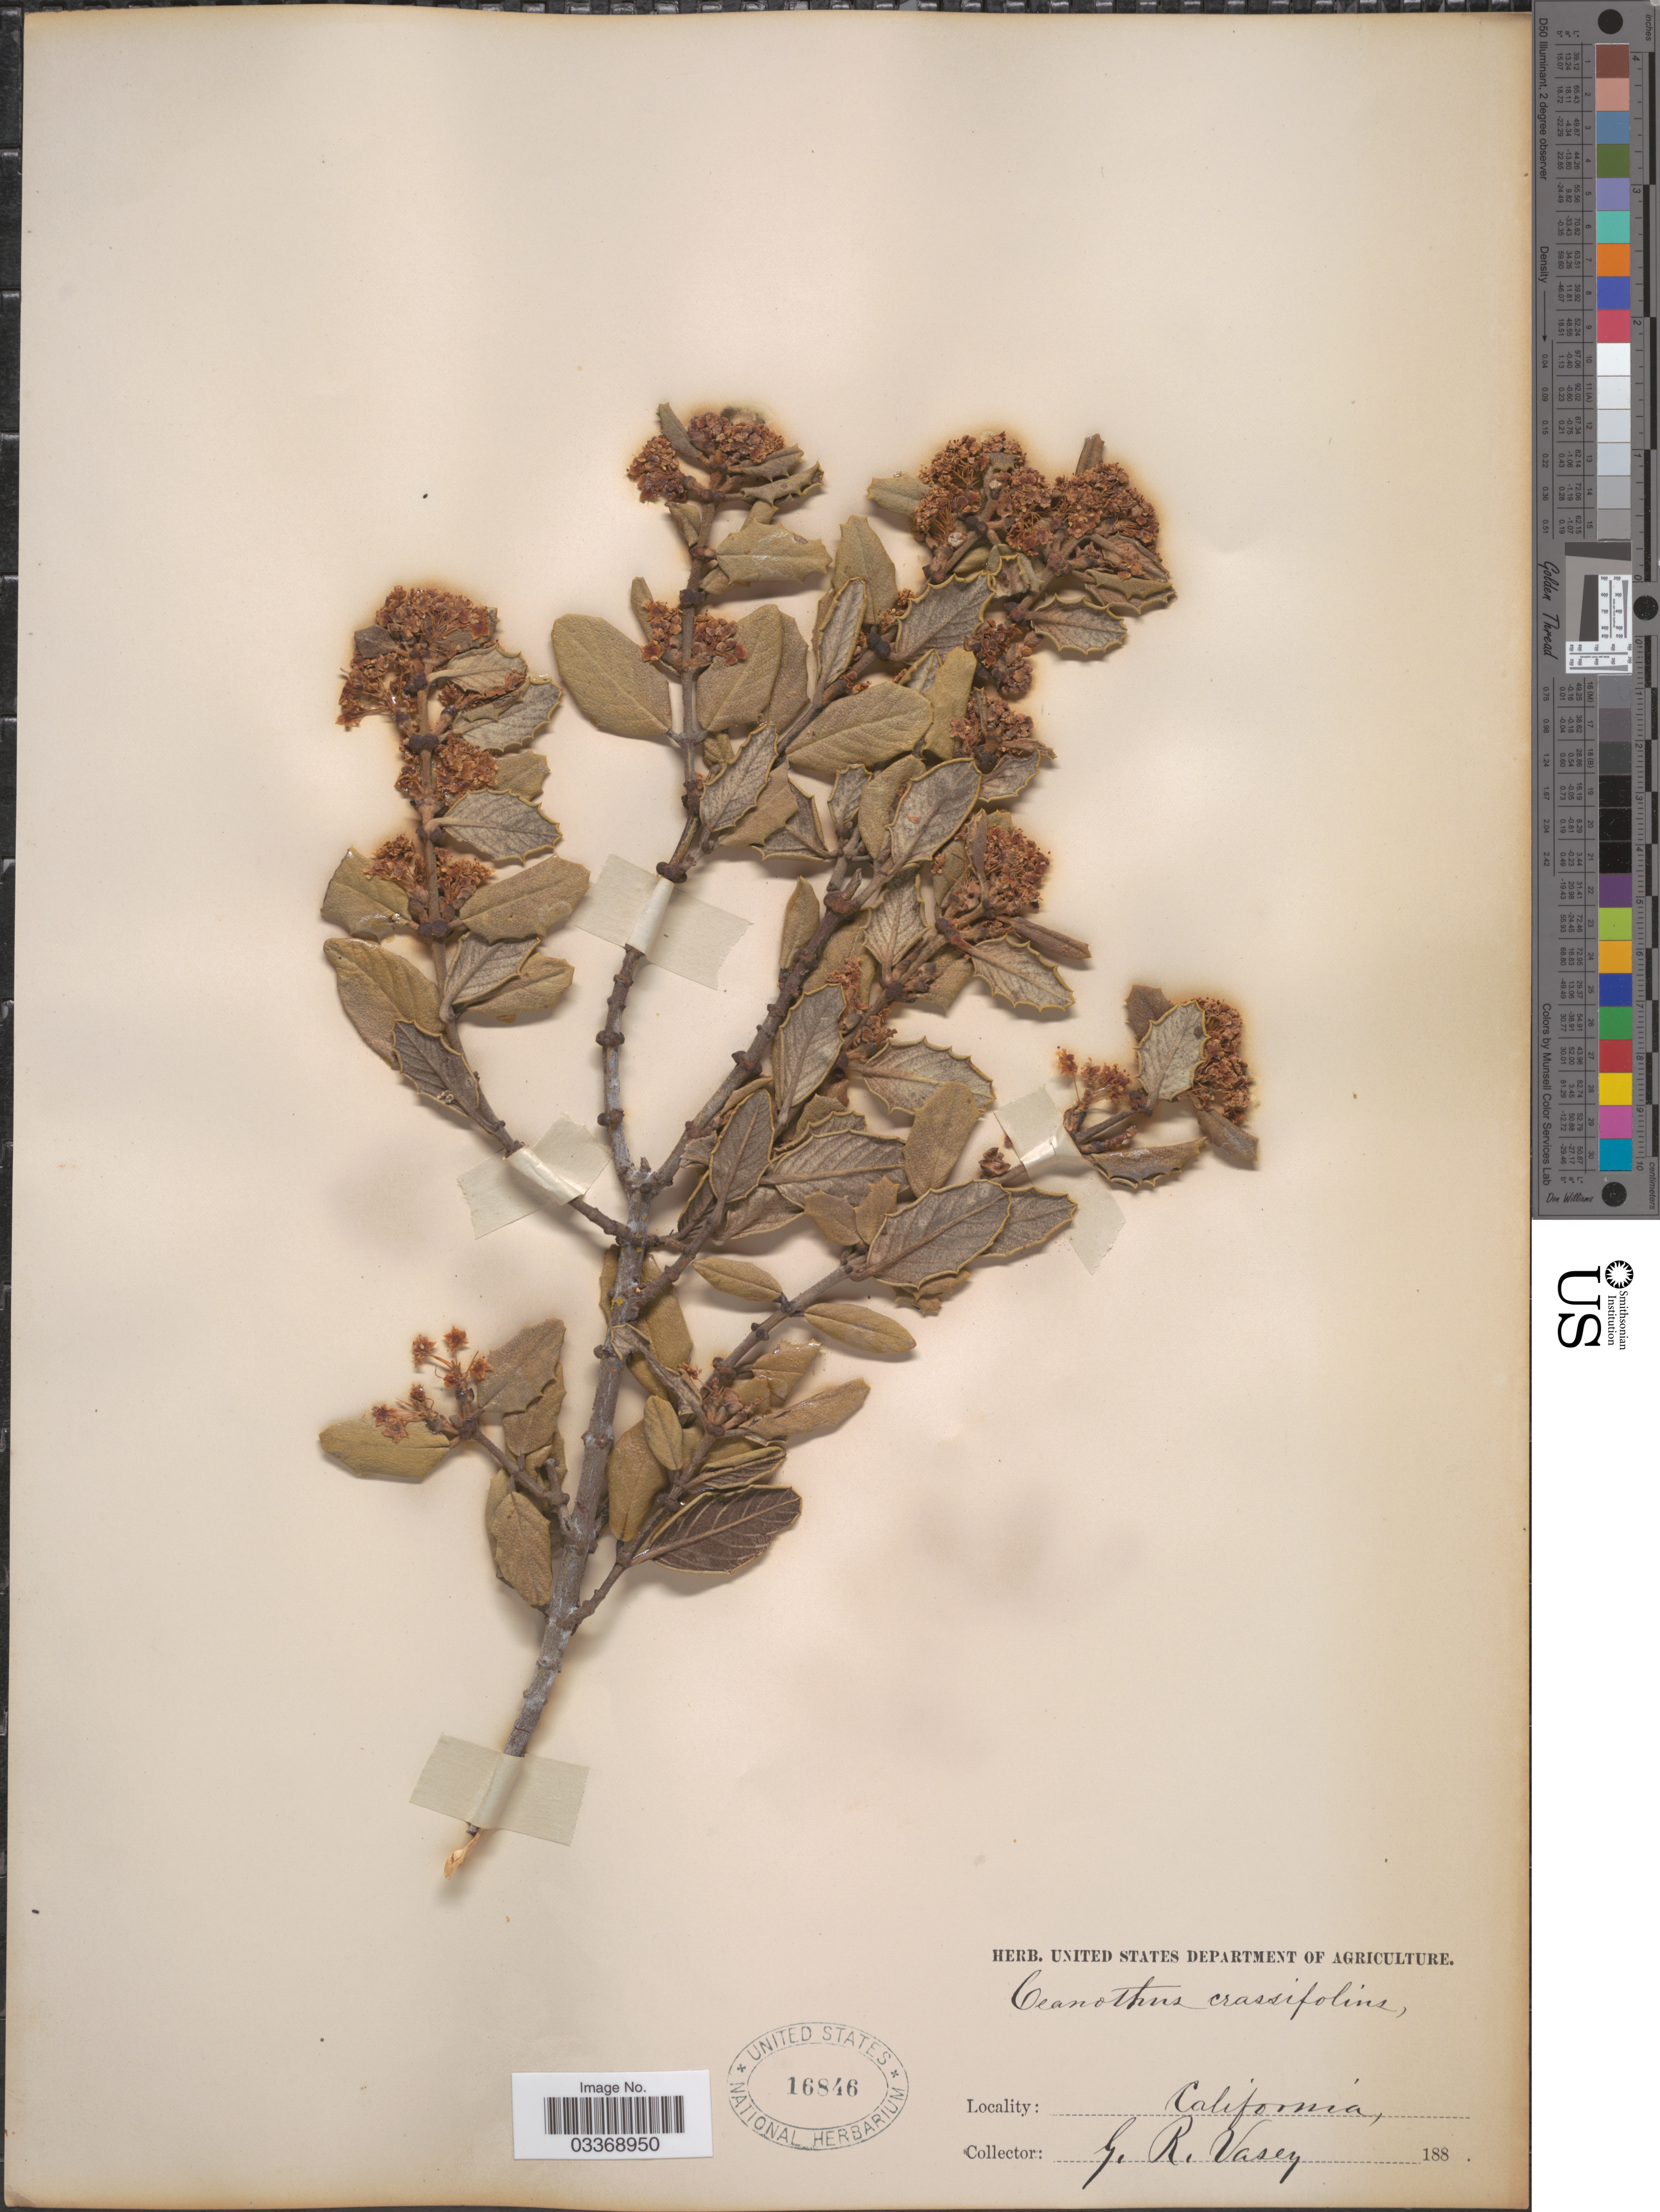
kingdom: Plantae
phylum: Tracheophyta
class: Magnoliopsida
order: Rosales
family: Rhamnaceae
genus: Ceanothus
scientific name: Ceanothus crassifolius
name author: Torr.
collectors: G. R. Vasey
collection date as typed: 188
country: United States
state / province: California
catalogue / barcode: US 16846